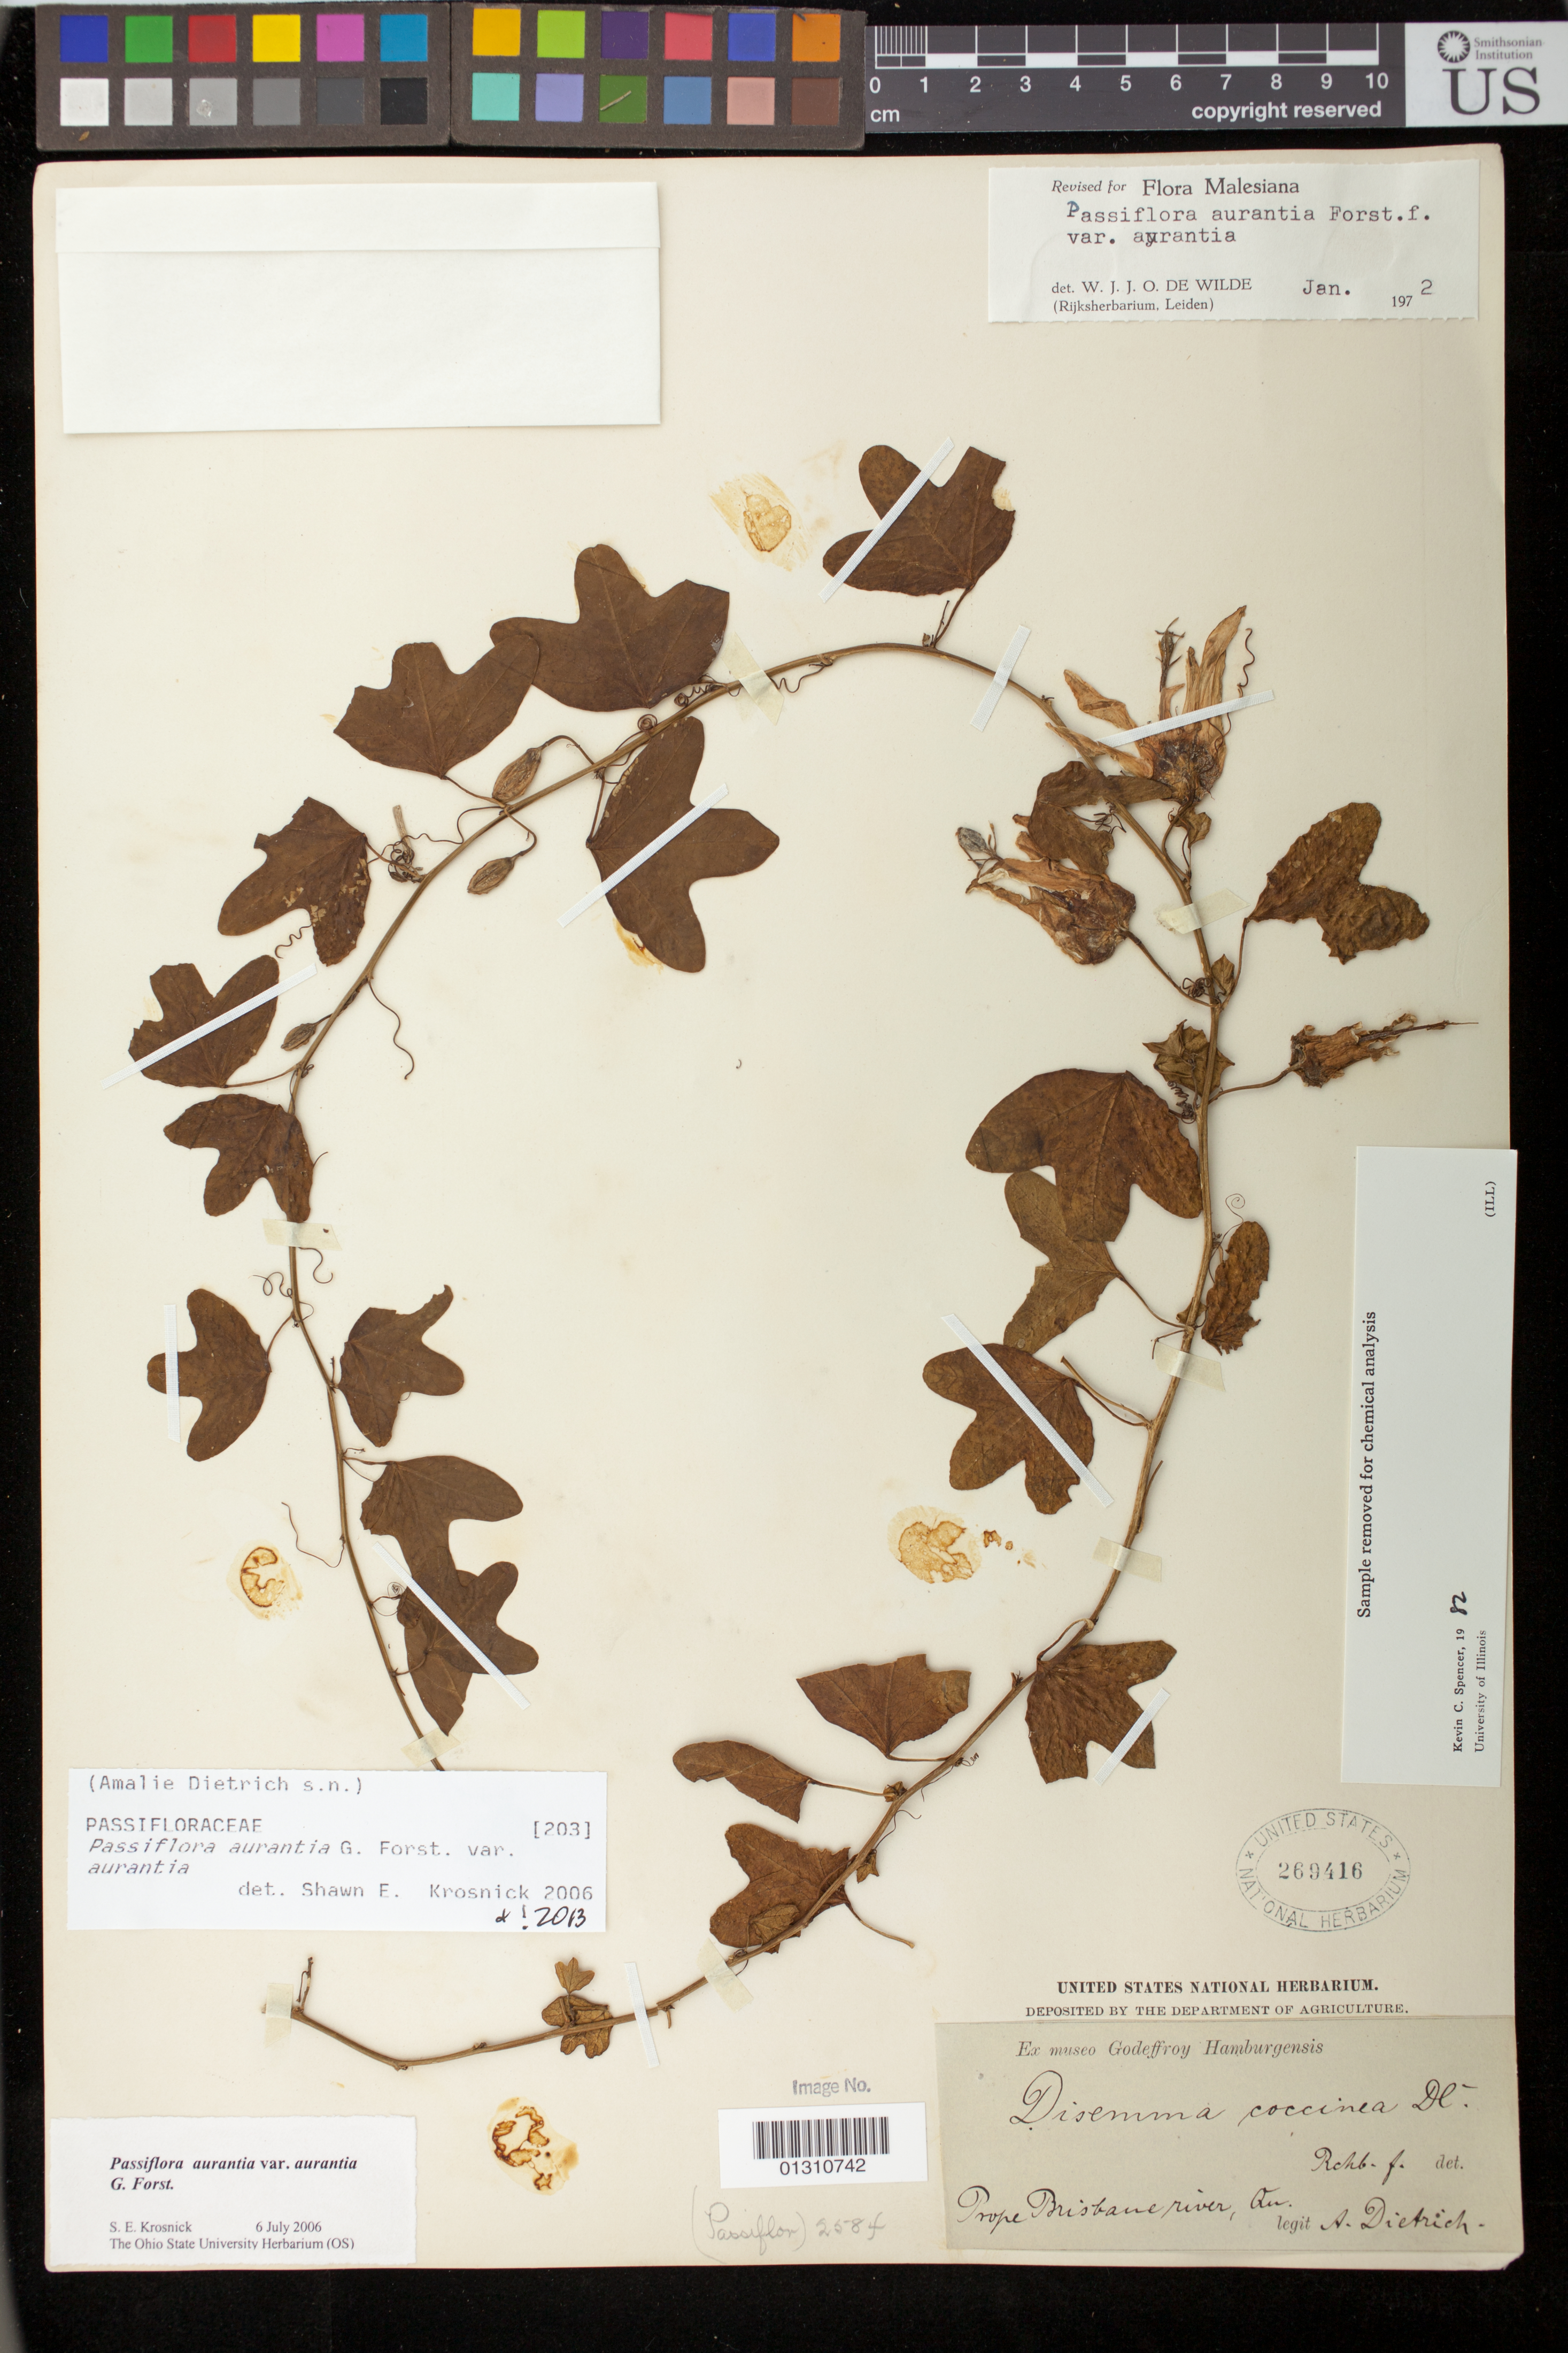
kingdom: Plantae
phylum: Tracheophyta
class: Magnoliopsida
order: Malpighiales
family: Passifloraceae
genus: Passiflora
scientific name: Passiflora aurantia var. aurantia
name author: G. Forst.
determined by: Krosnick, S. E., (OS), Ohio State University Herbarium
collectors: A. Dietrich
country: Australia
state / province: Queensland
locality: Prope Brisbane River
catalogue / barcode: US 269416